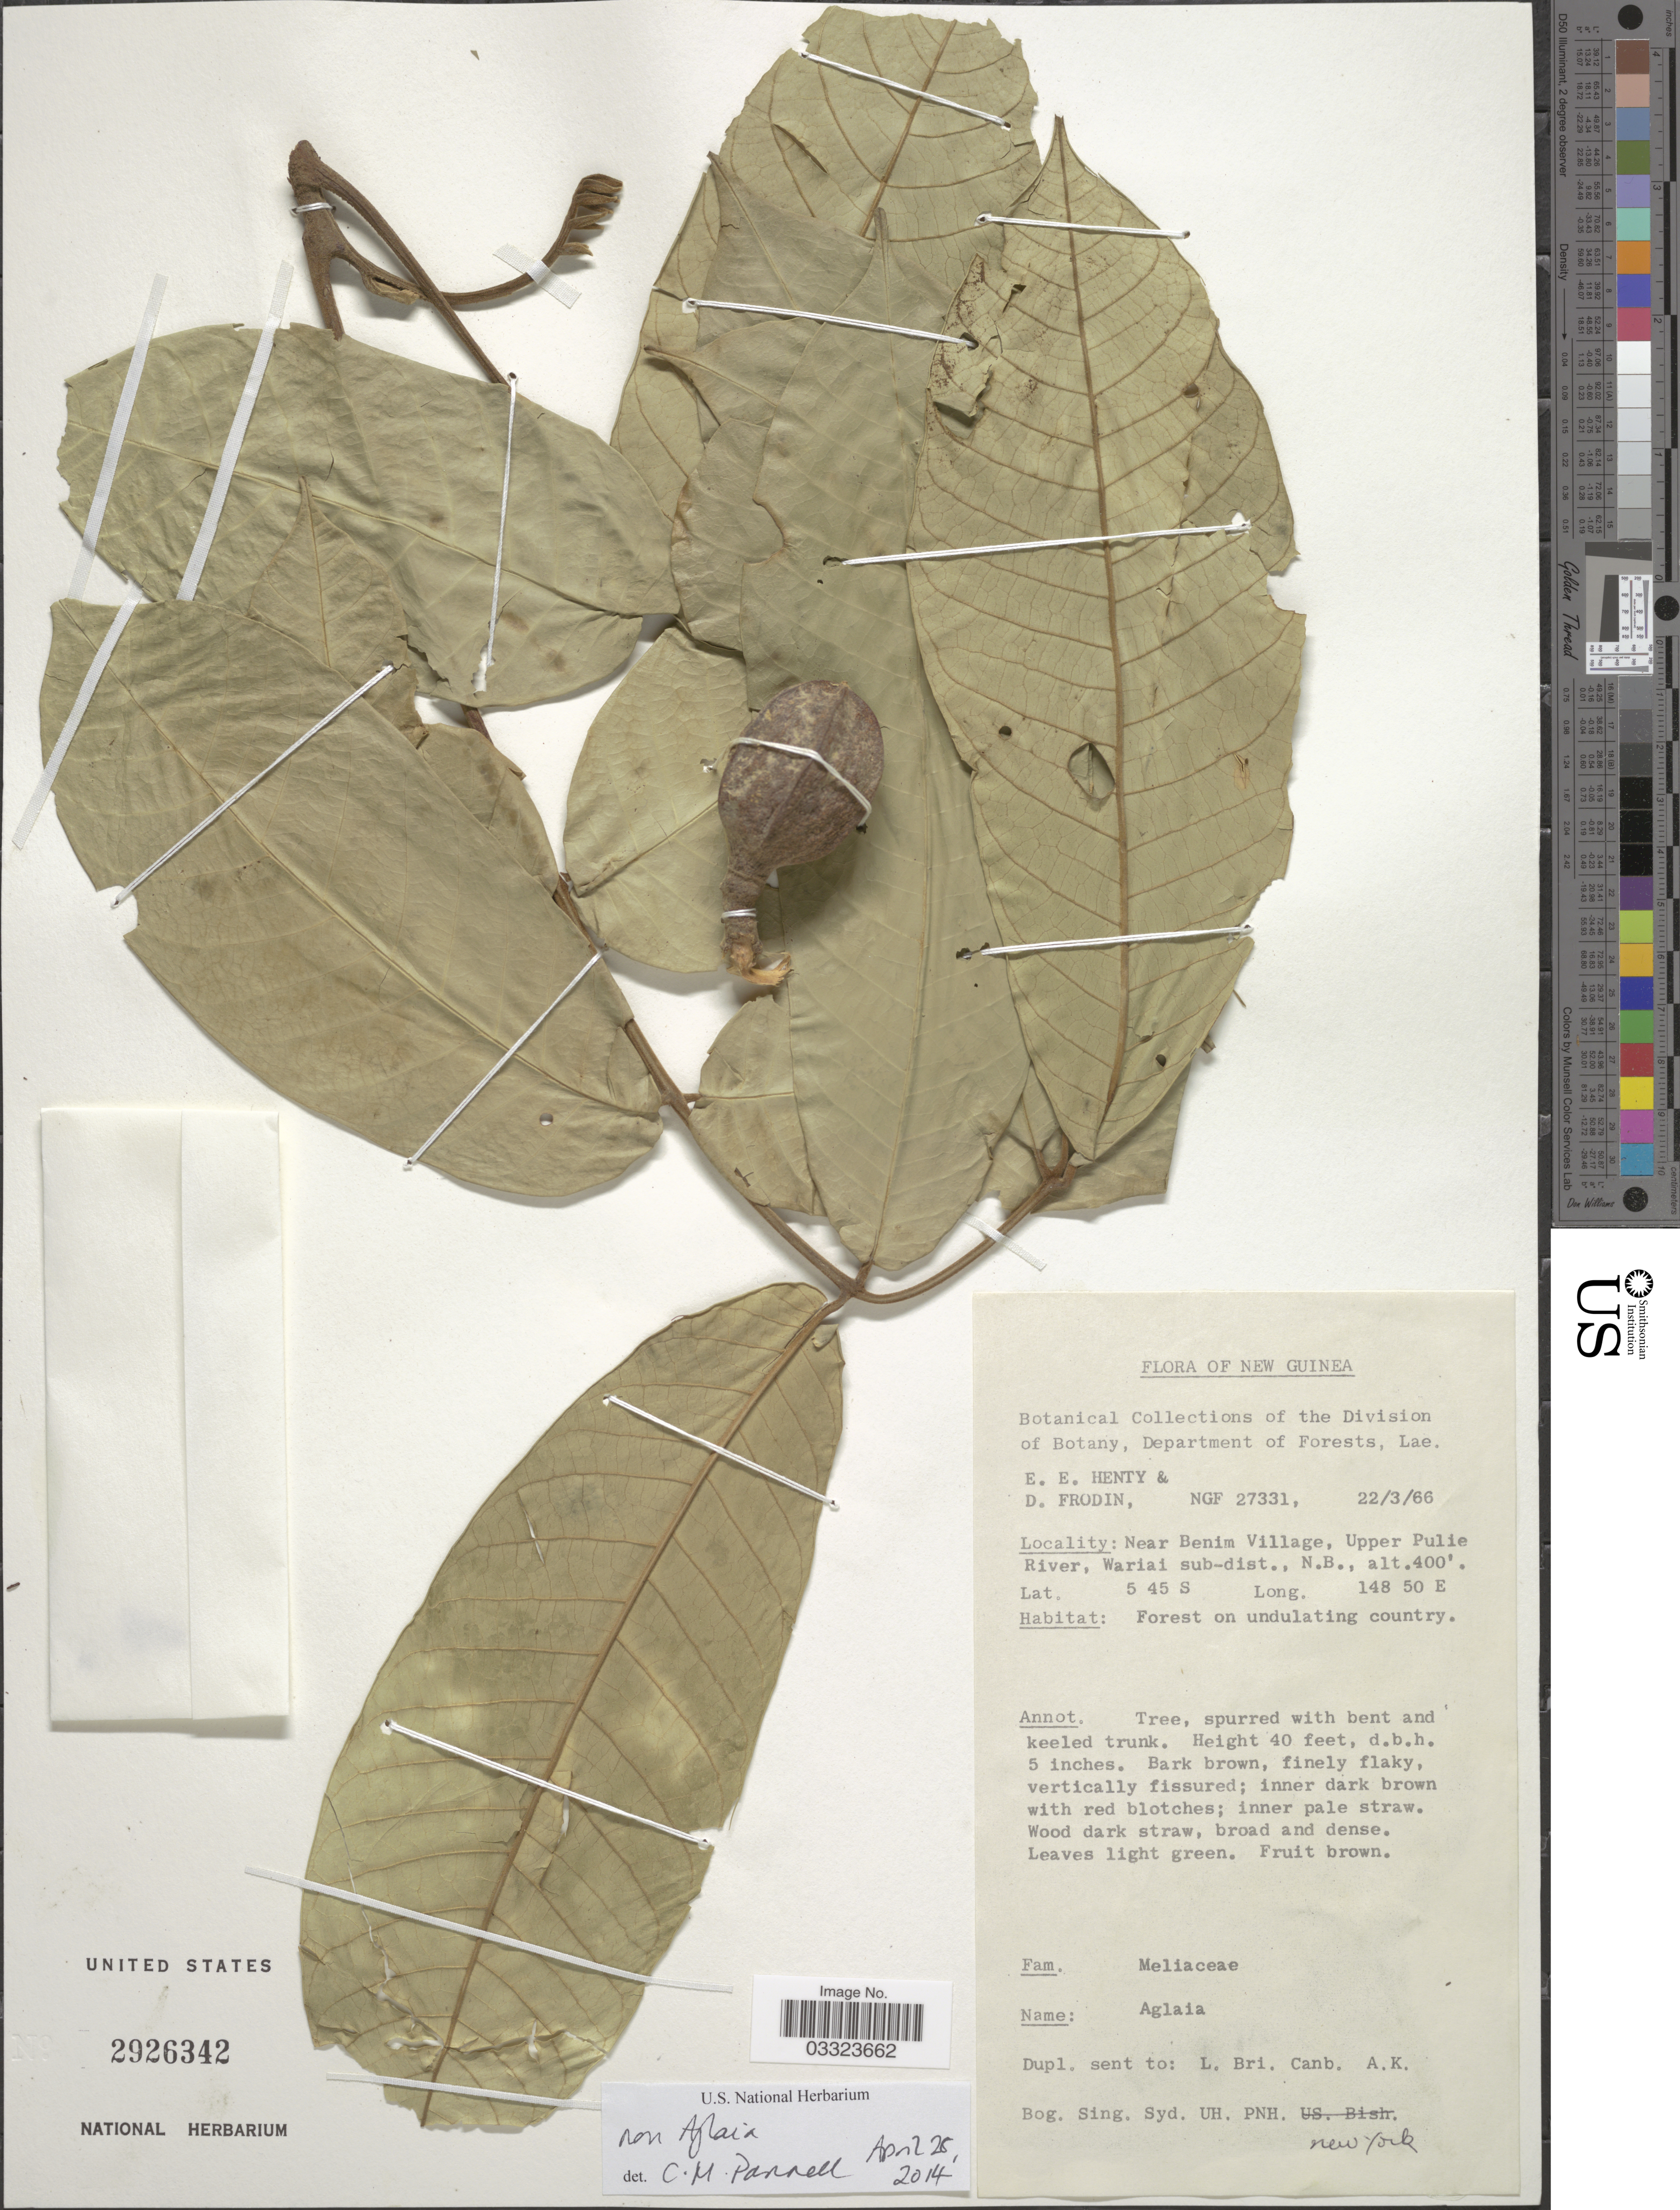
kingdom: Plantae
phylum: Tracheophyta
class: Magnoliopsida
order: Sapindales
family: Meliaceae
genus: Didymocheton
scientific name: Didymocheton pettigrewianus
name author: (F.M. Bailey) Hauenschild & Holzmeyer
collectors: E. Henty & D. G. Frodin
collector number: NGF 27331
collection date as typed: Transcribed d/m/y: 22/3/66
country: Papua New Guinea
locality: New Guinea. Near Benim Village, Upper Pulie River, Wariai sub-dist., N.B.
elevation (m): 122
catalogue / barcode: US 2926342